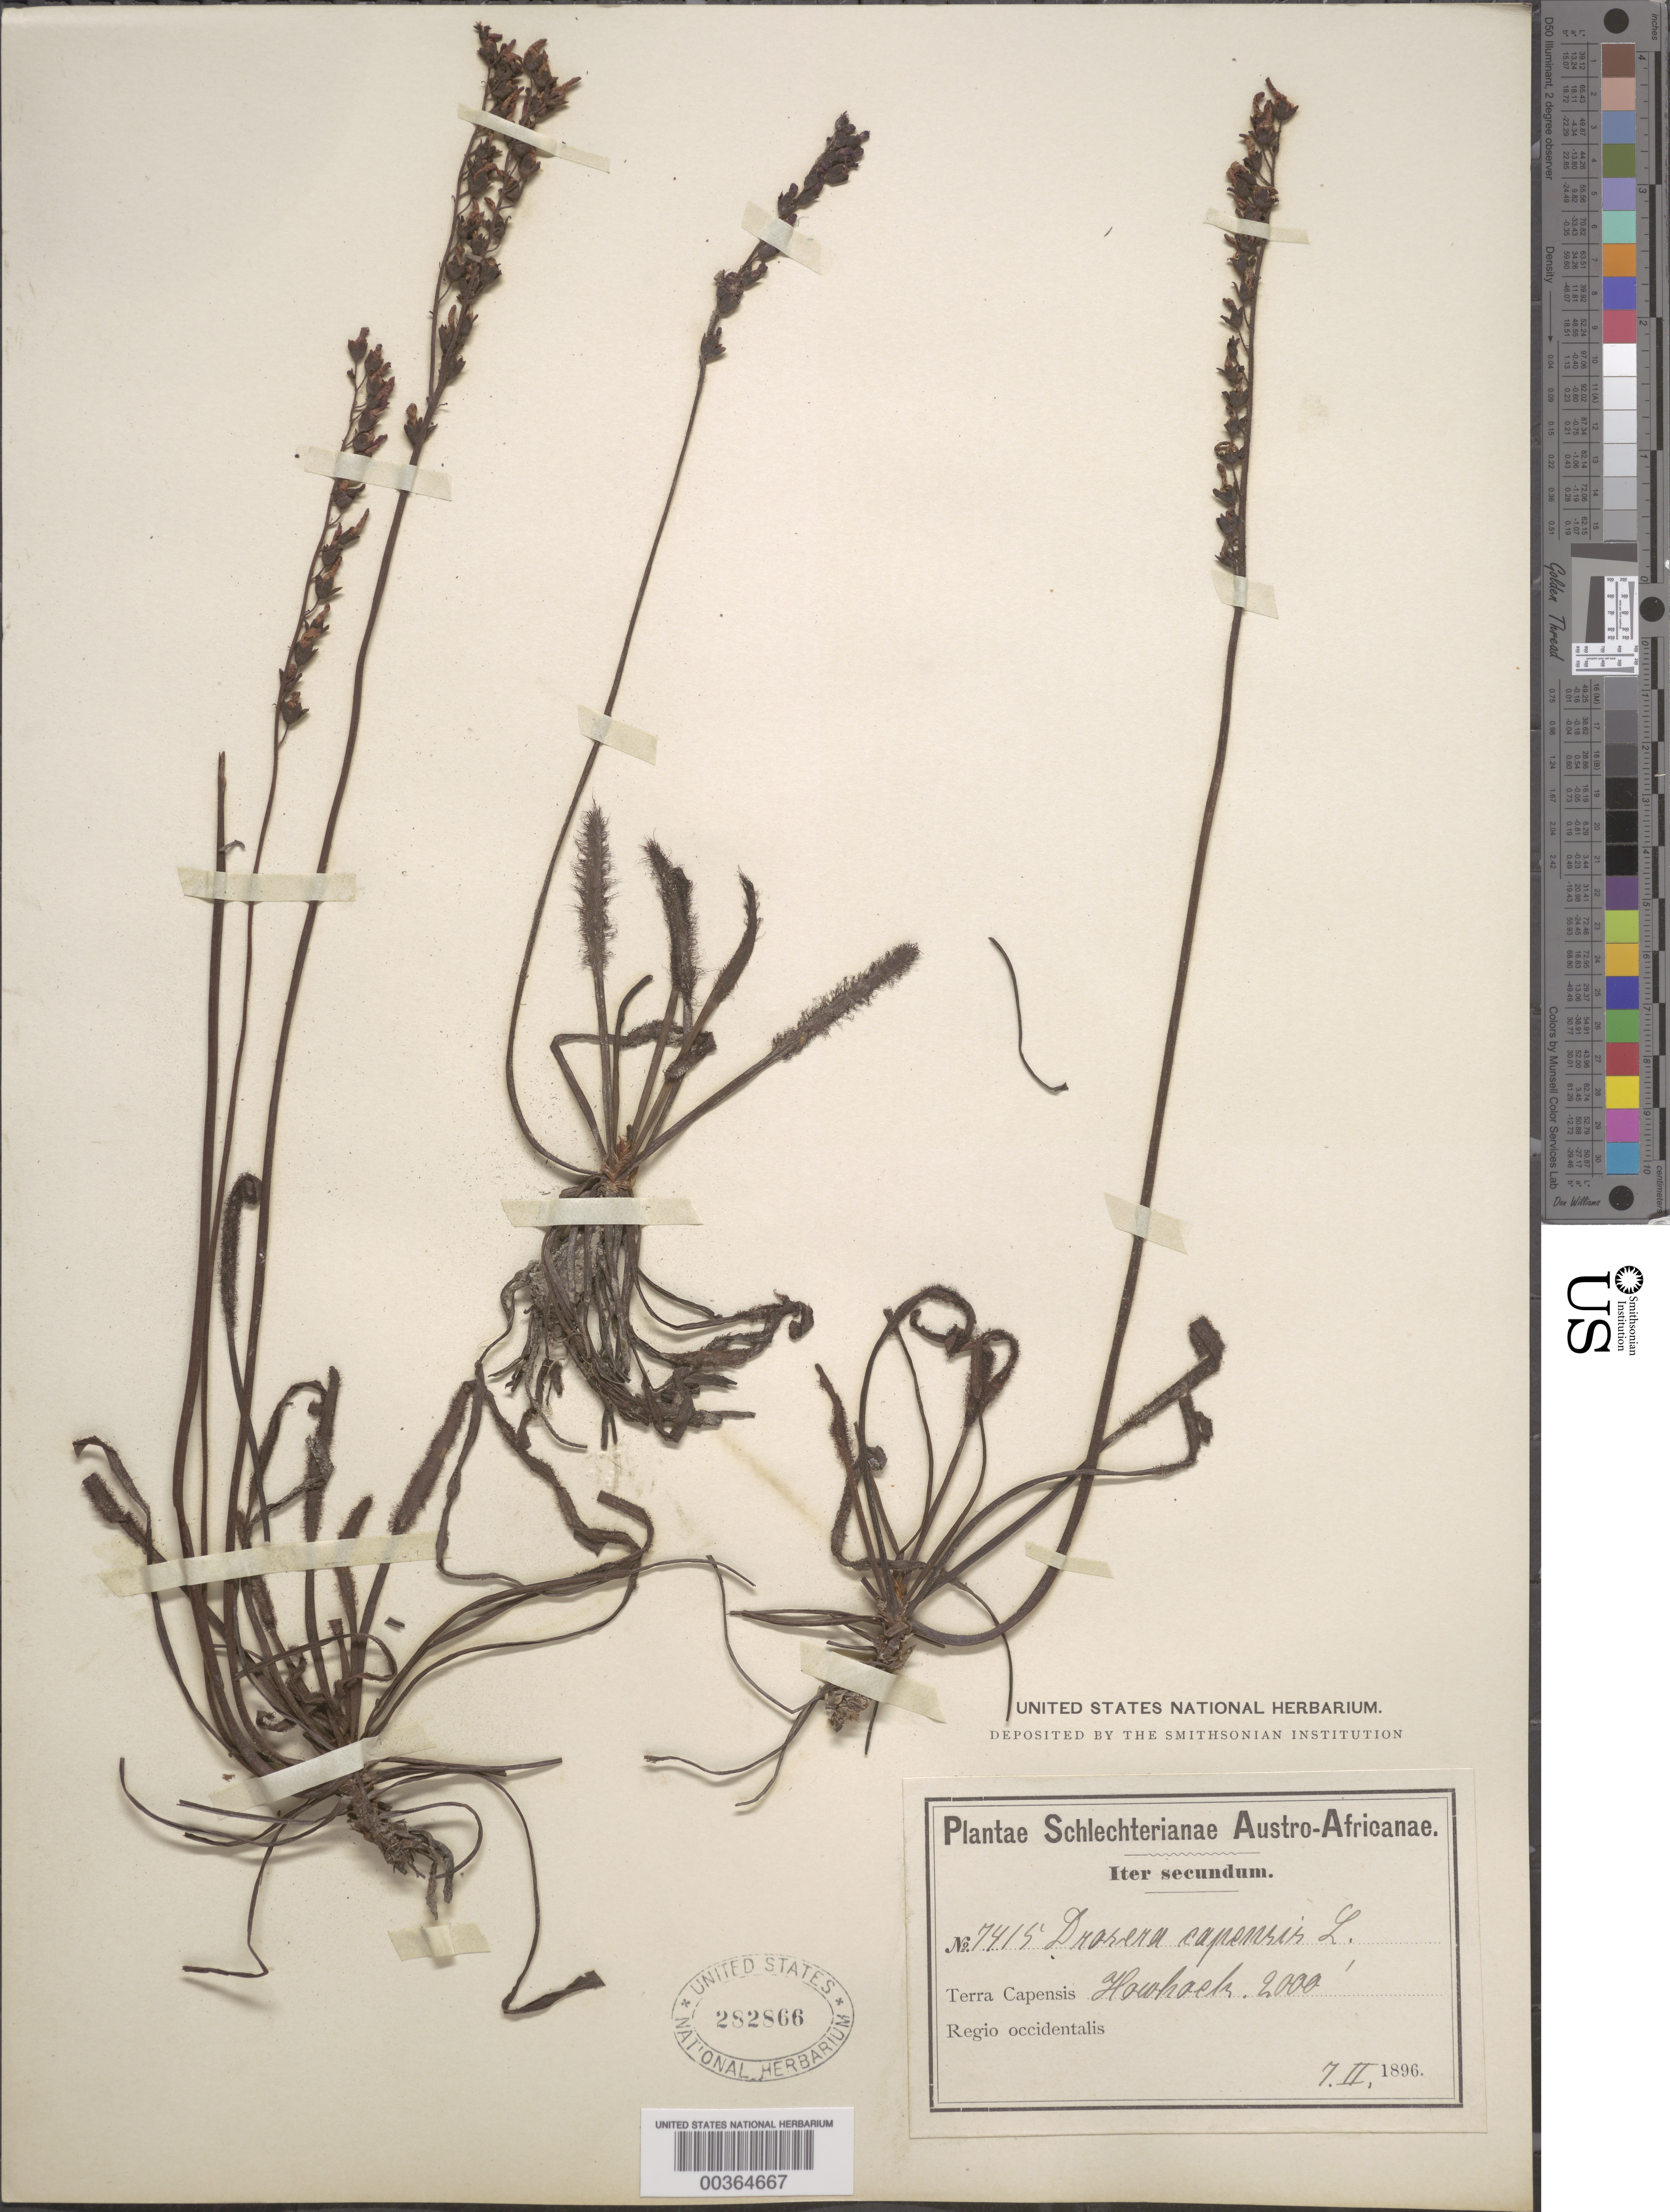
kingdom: Plantae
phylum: Tracheophyta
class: Magnoliopsida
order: Caryophyllales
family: Droseraceae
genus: Drosera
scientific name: Drosera capensis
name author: L.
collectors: F. R. R. Schlechter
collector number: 7415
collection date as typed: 07 Feb 1896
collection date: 1896-02-07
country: South Africa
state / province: Western Cape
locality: Howhoek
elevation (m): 610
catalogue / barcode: US 282866